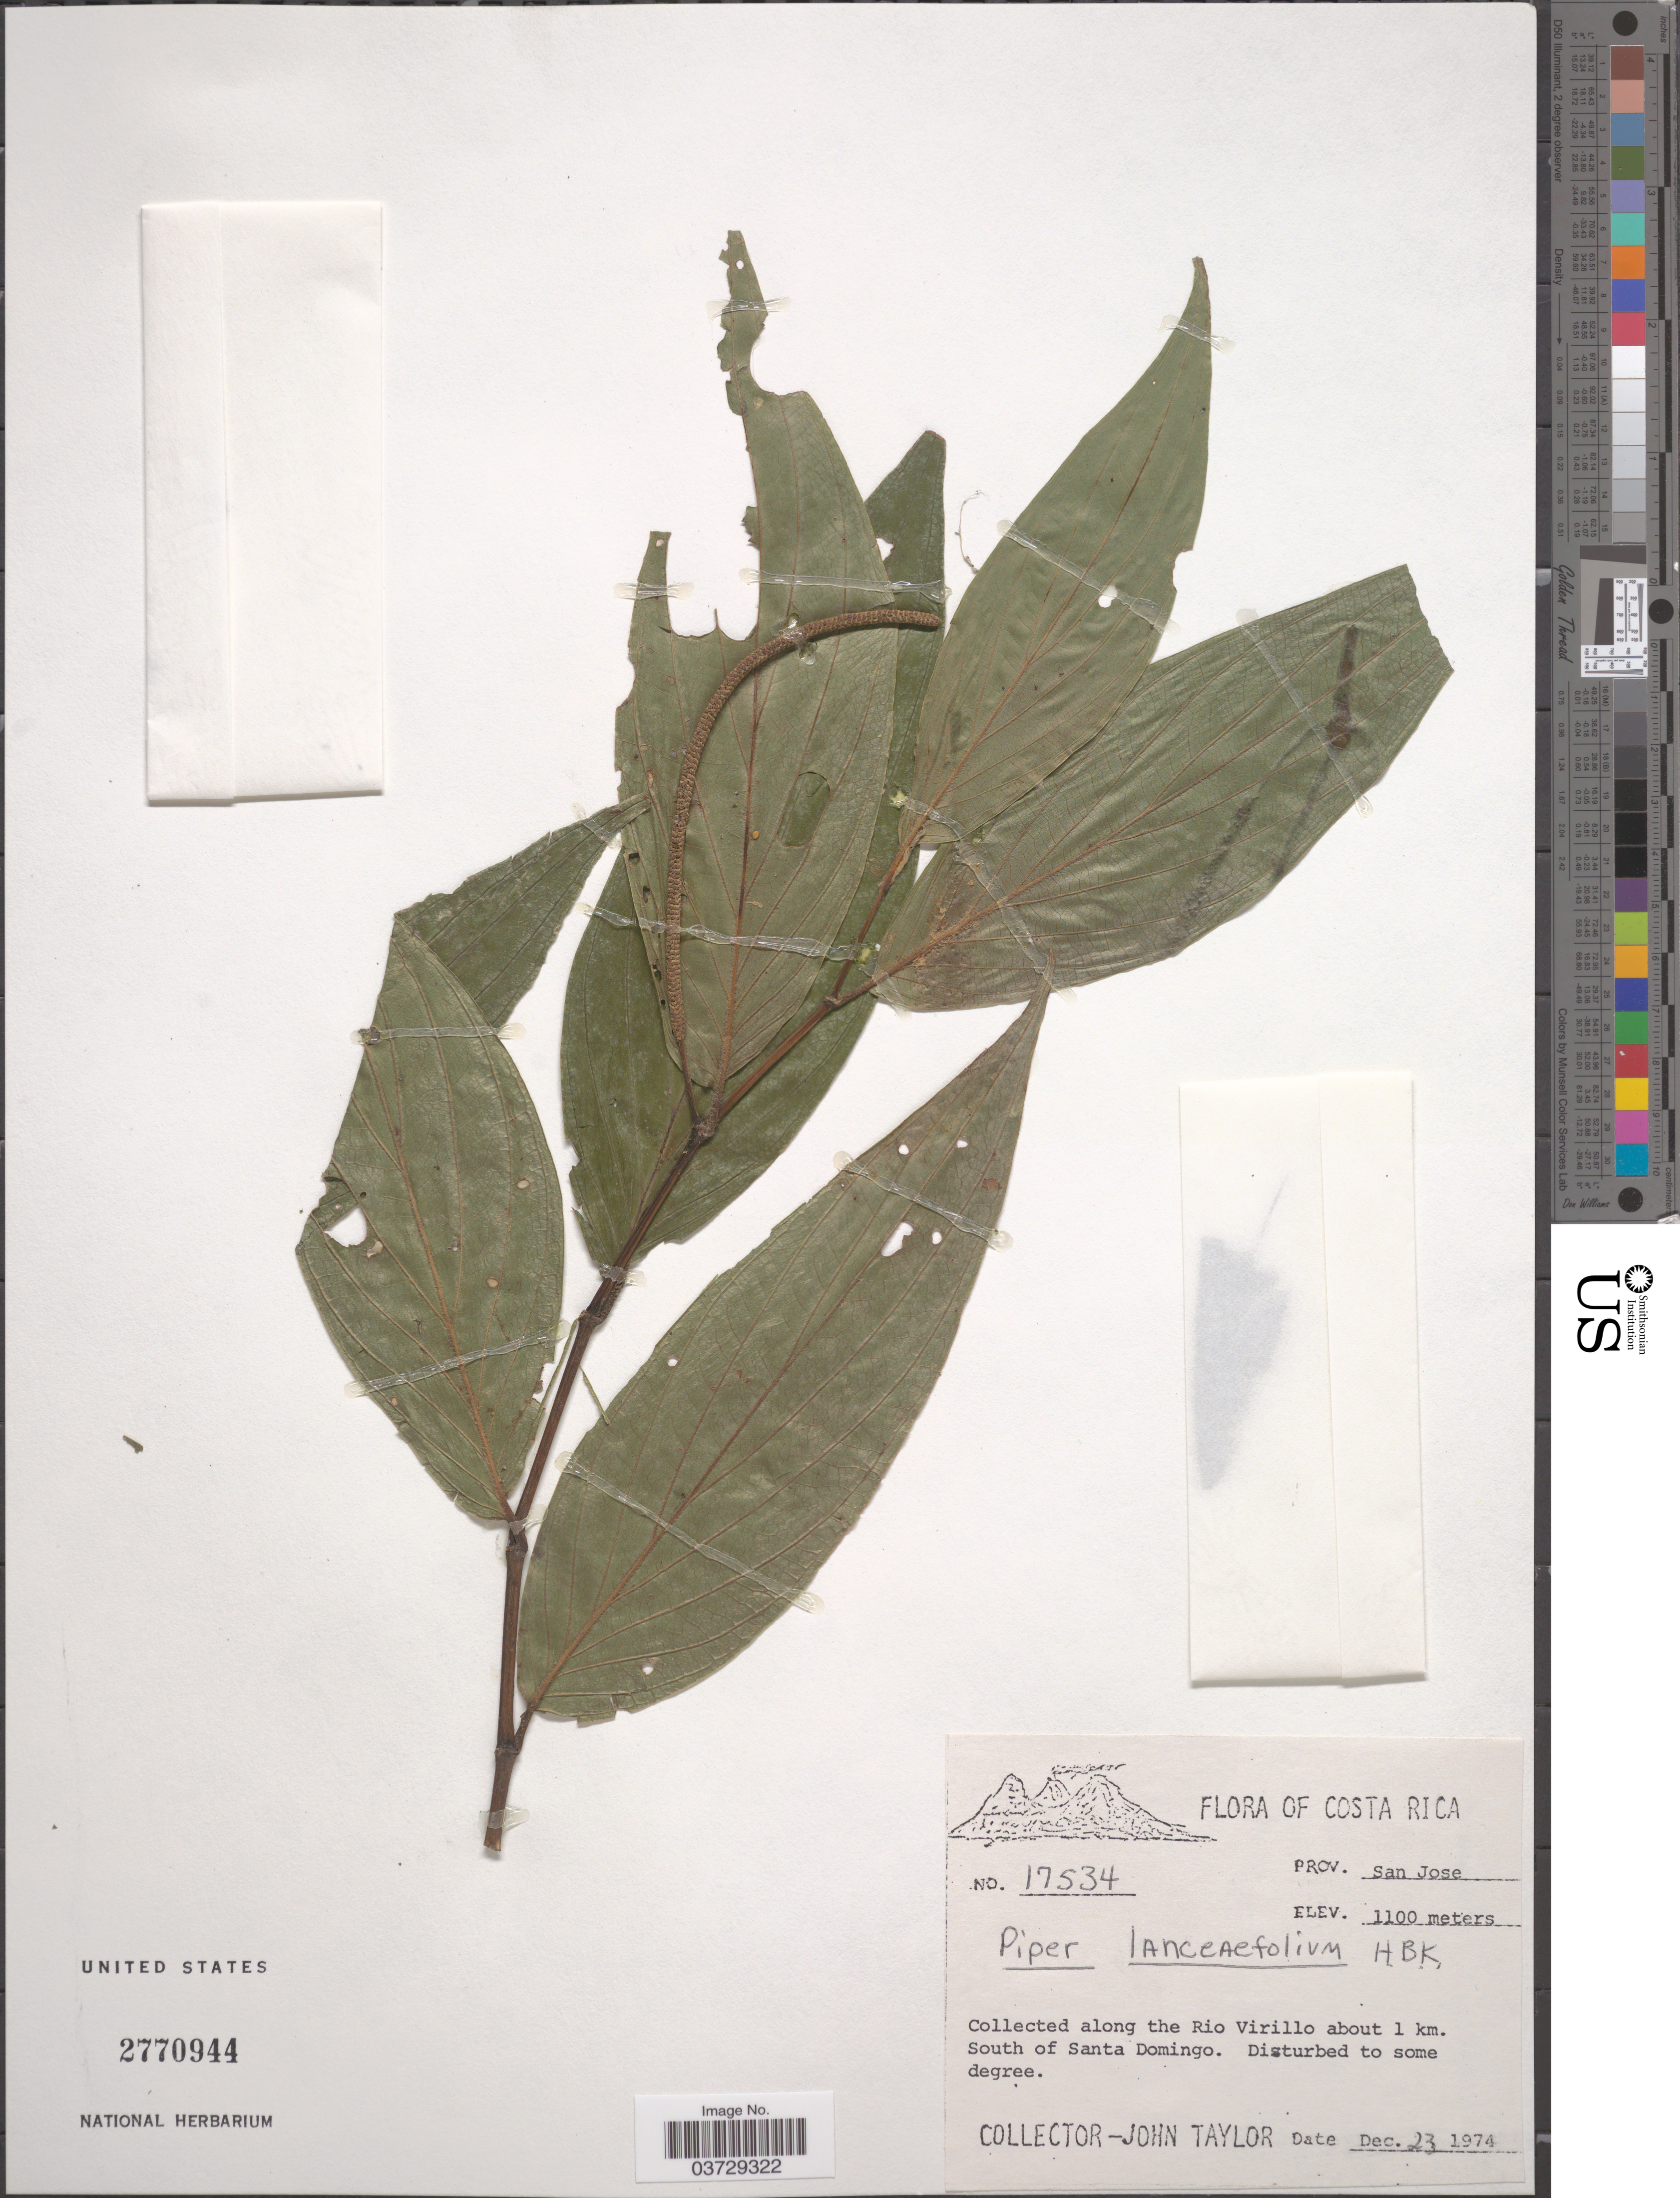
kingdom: Plantae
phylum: Tracheophyta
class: Magnoliopsida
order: Piperales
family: Piperaceae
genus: Piper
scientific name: Piper lanceifolium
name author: Kunth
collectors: J. Taylor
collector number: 17534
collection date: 1974-12-23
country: Costa Rica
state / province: San José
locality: Along the Rio Virillo about 1 km. South of Santa Domingo.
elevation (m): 1100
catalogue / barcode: US 2770944